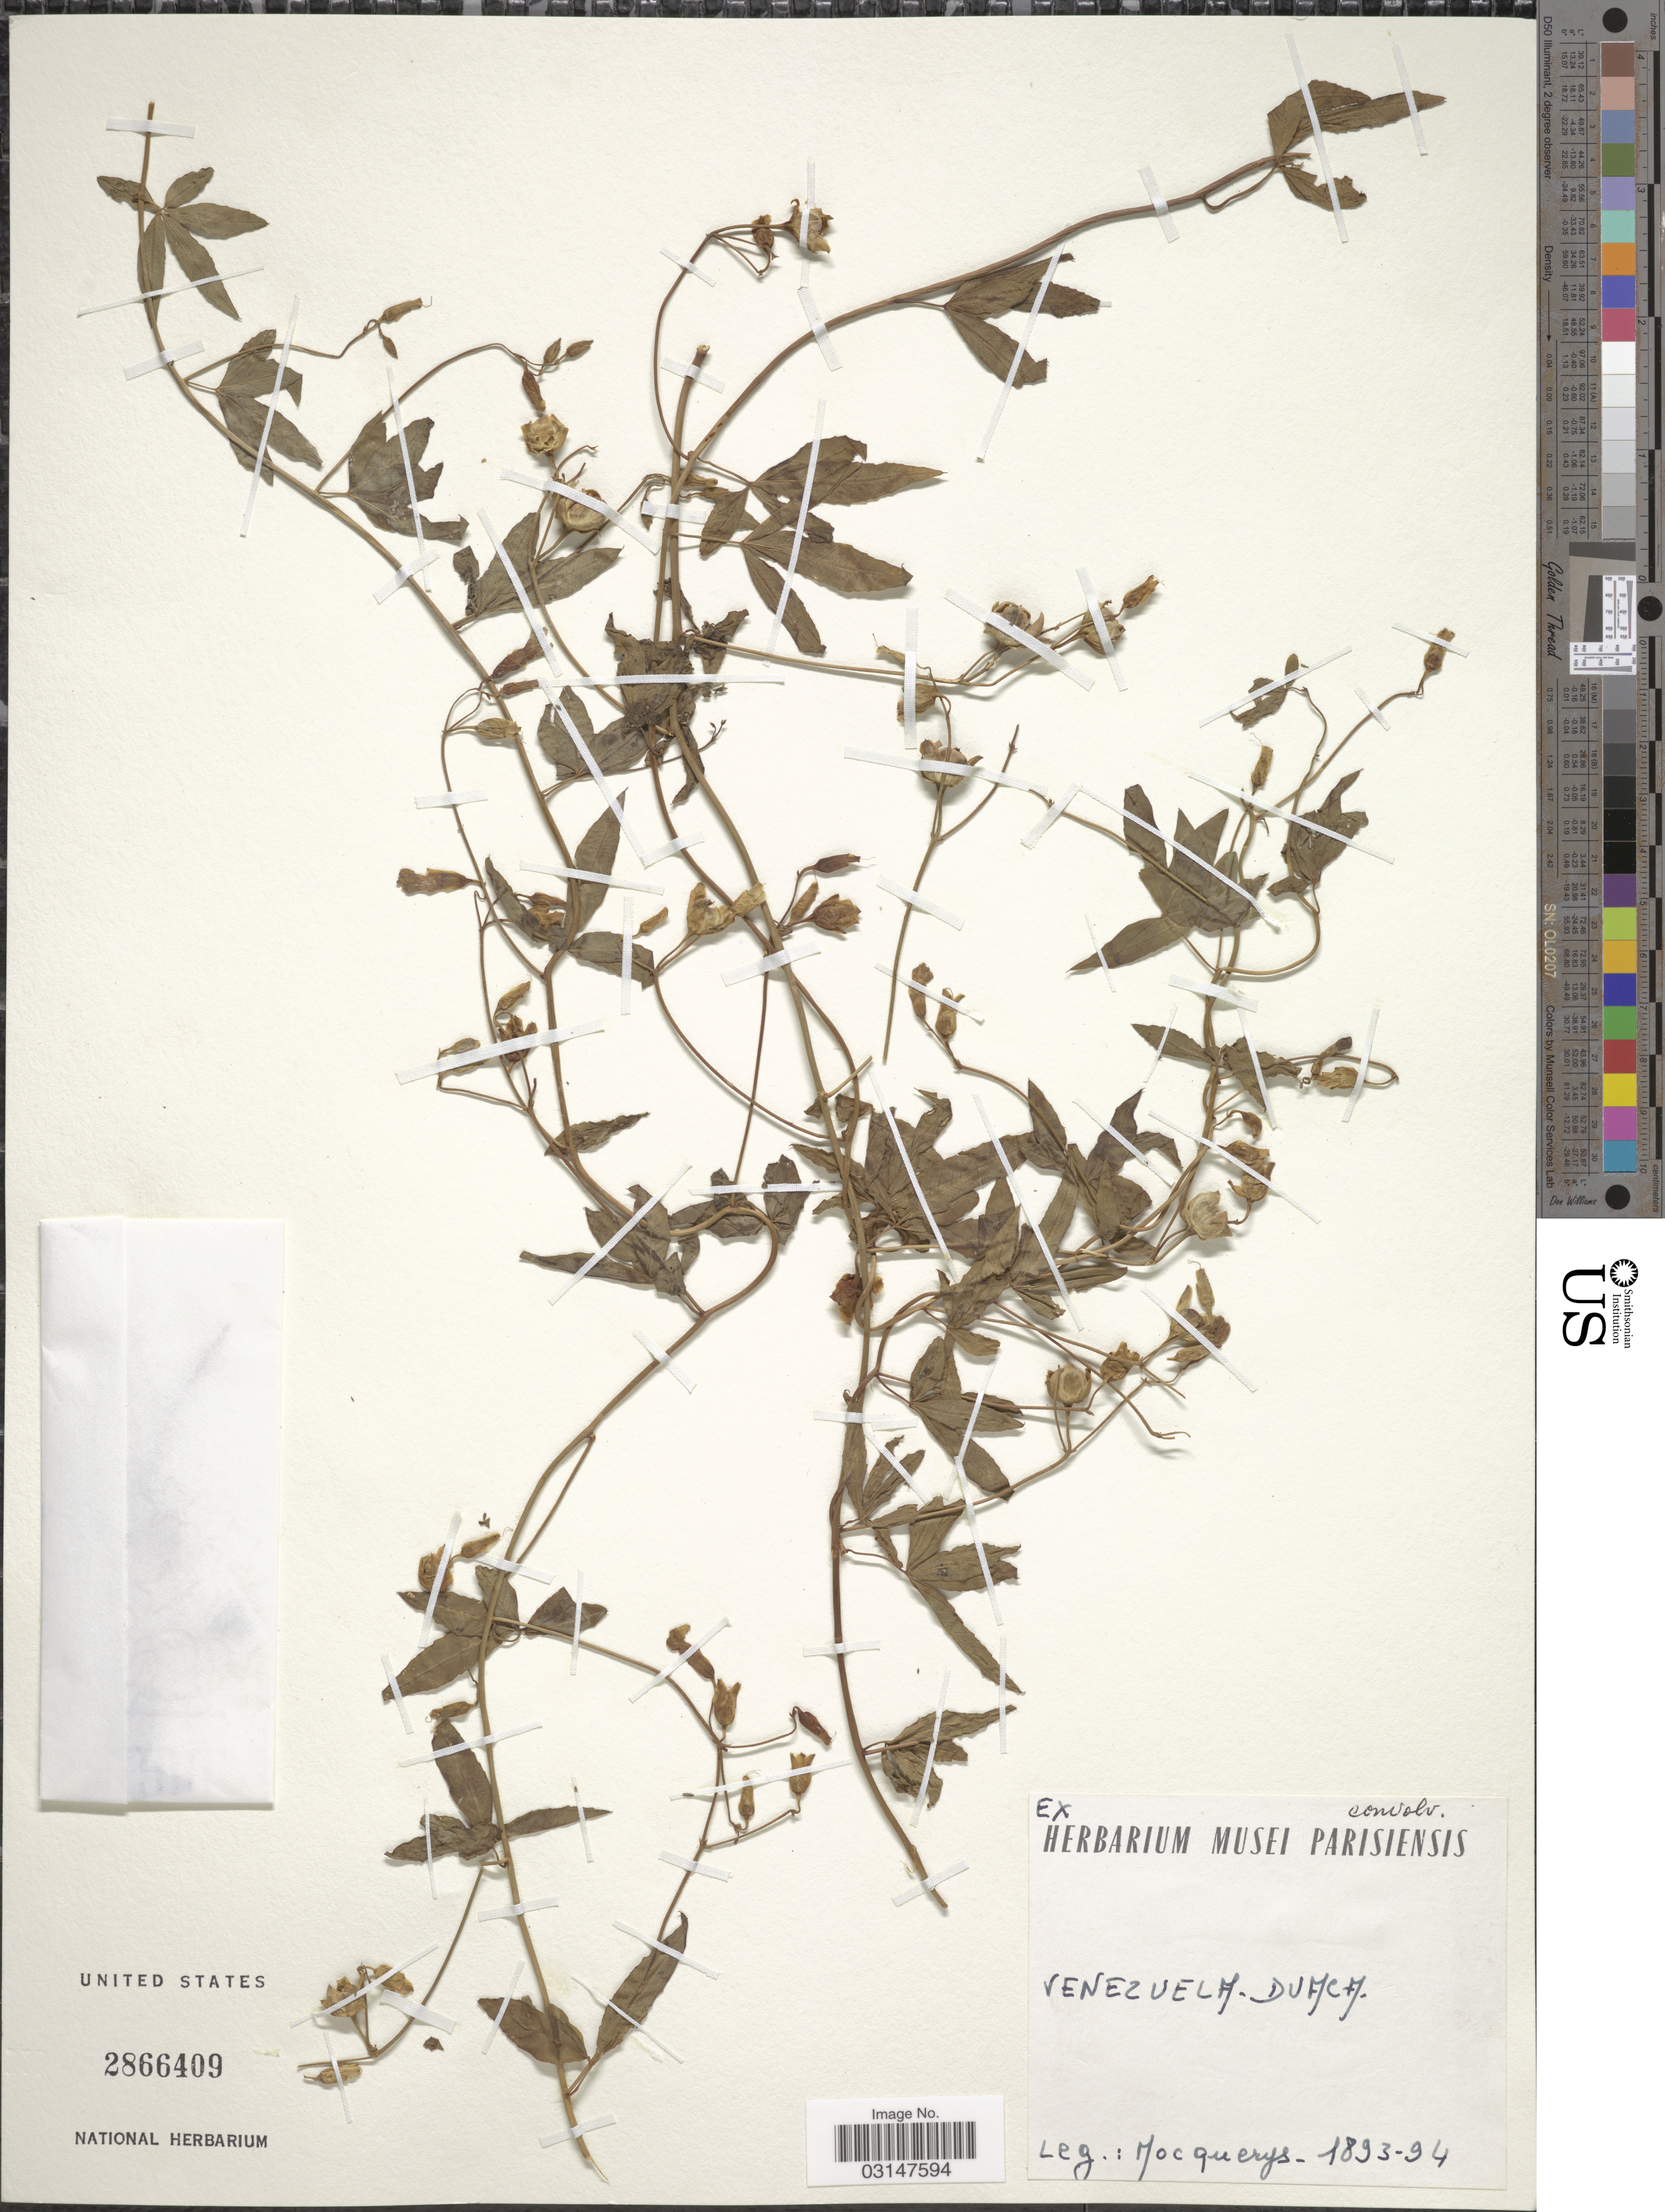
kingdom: Plantae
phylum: Tracheophyta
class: Magnoliopsida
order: Solanales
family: Convolvulaceae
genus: Distimake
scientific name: Distimake quinquefolius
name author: (L.) A. R. Simões & Staples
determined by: Strong, Mark T., (BOT), Smithsonian Institution - National Museum of Natural History (UNITED STATES)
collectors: A. Mocquerys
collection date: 1893/1894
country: Venezuela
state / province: Lara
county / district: Crespo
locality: Duaca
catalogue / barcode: US 2866409